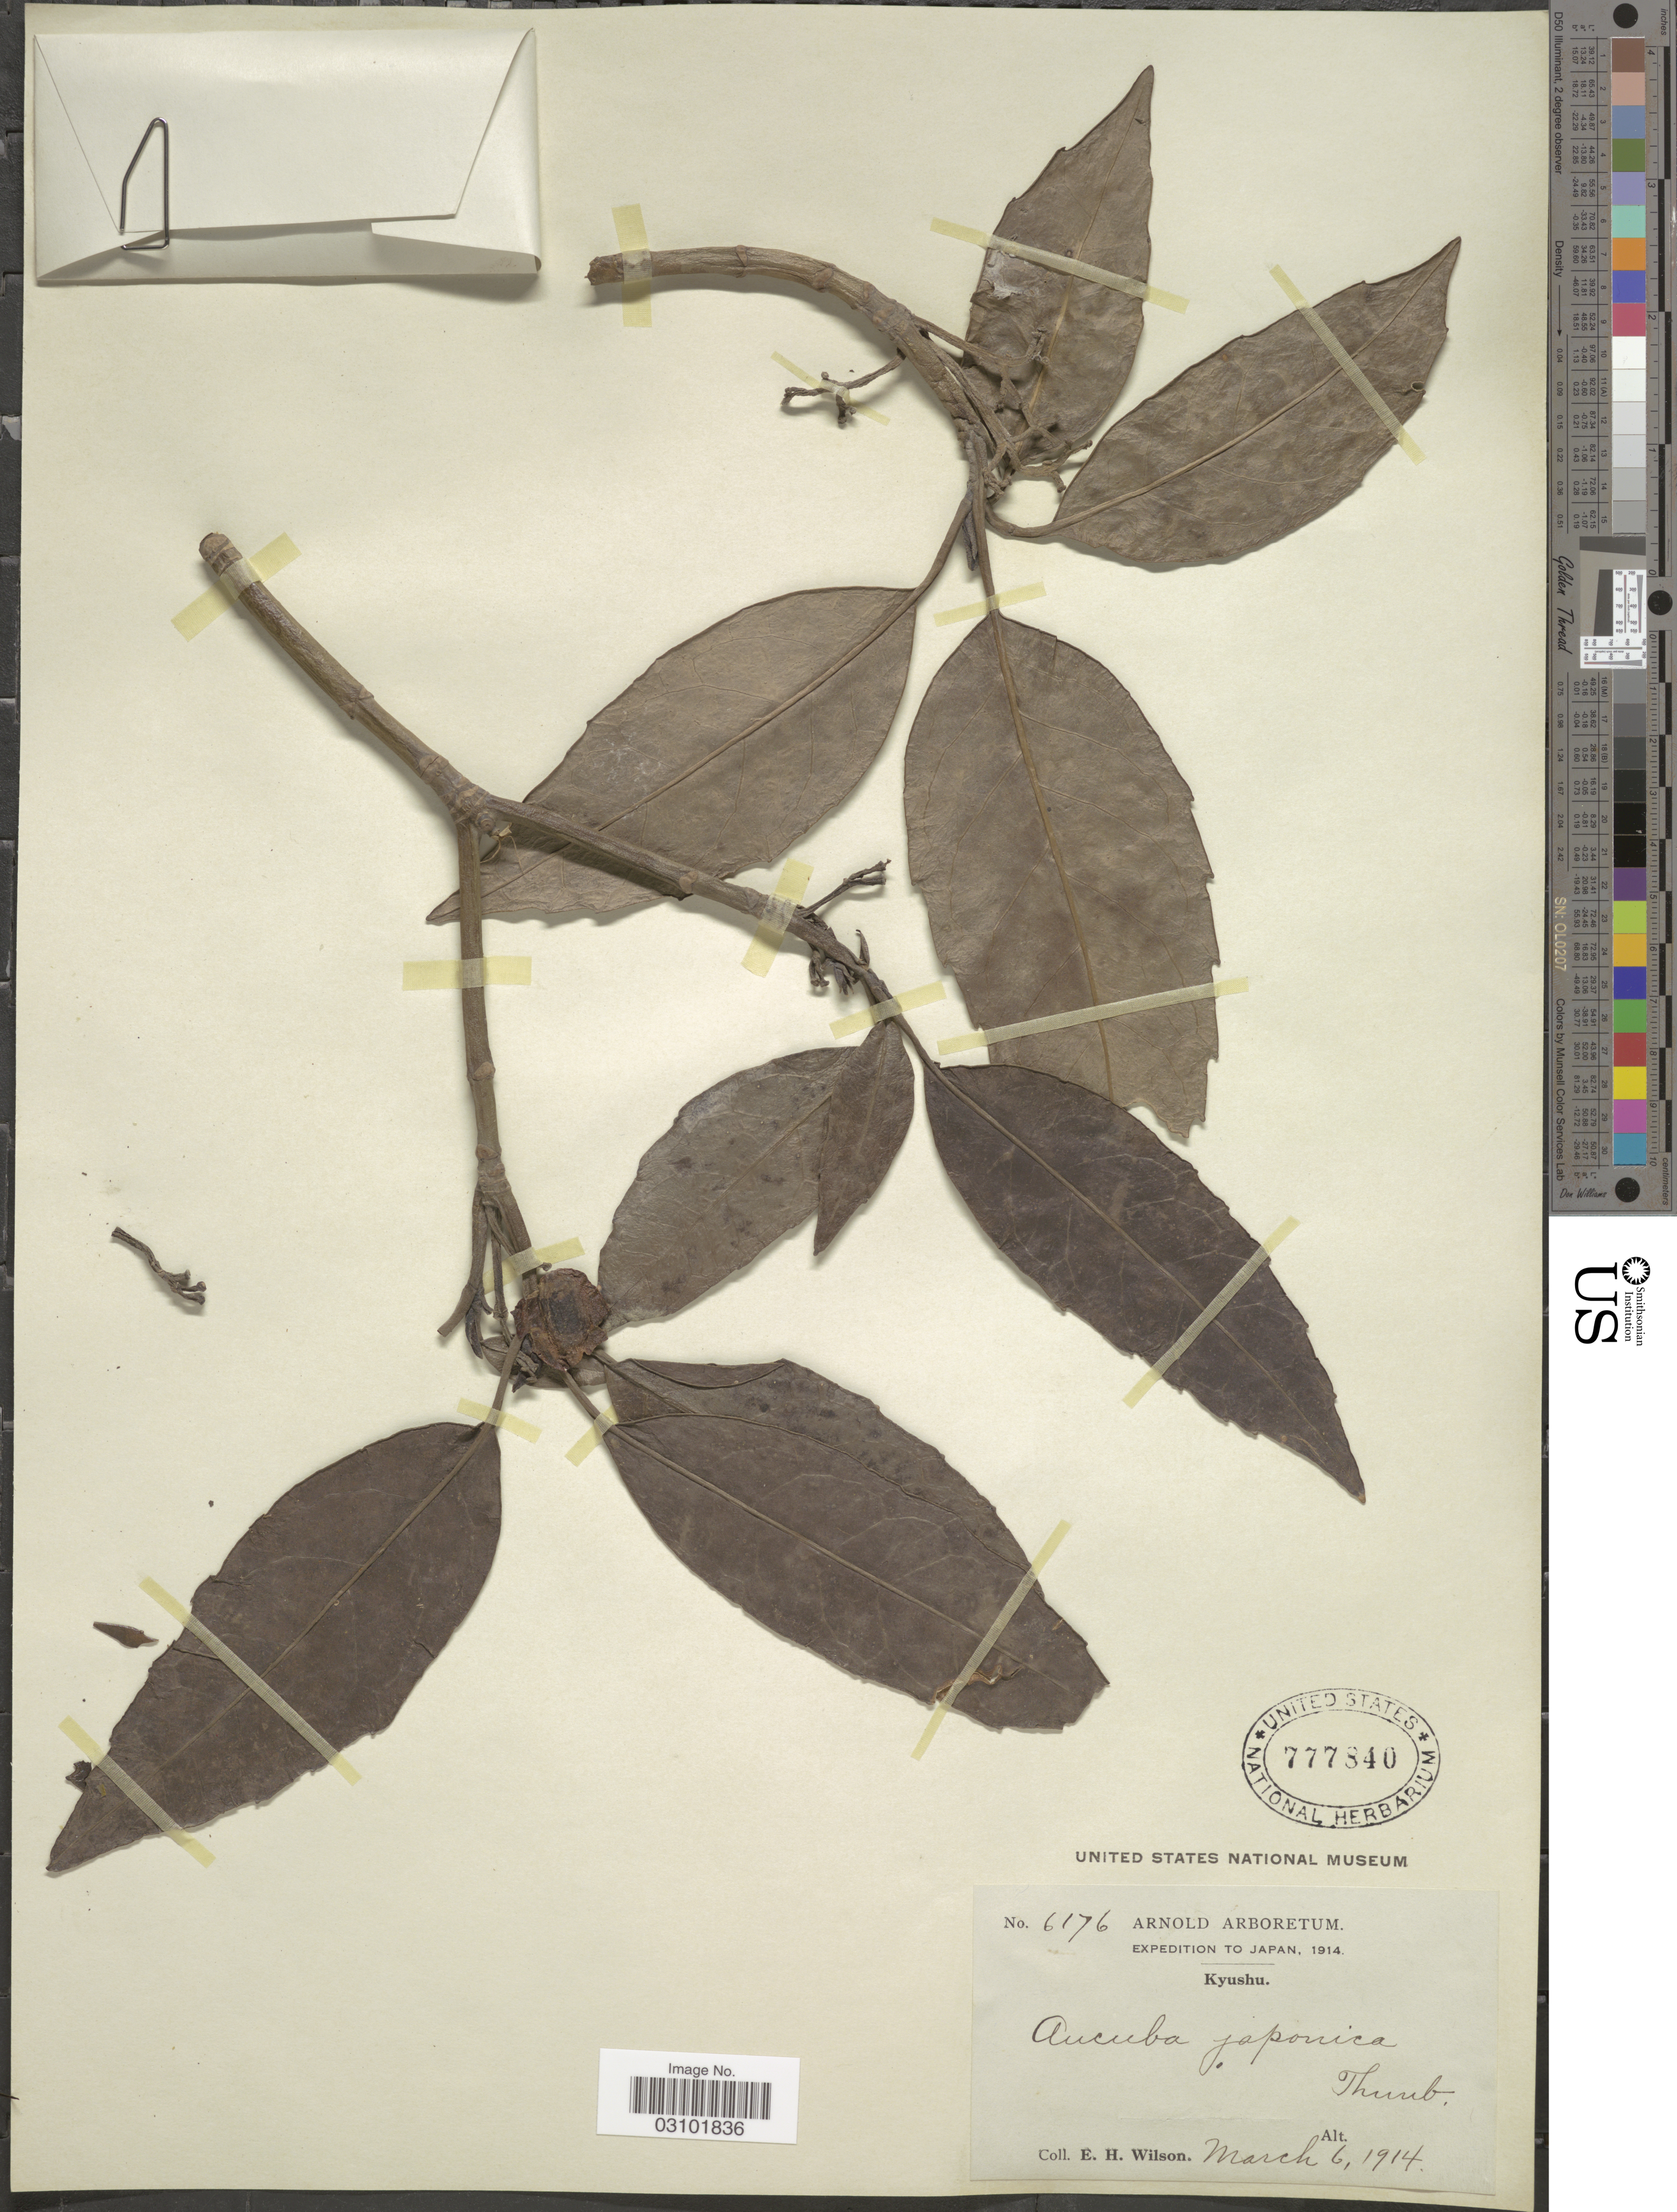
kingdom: Plantae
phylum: Tracheophyta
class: Magnoliopsida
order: Garryales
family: Garryaceae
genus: Aucuba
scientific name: Aucuba japonica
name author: Thunb.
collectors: E. Wilson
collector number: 6176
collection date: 1914-03-06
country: Japan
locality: Kyushu.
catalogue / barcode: US 777840